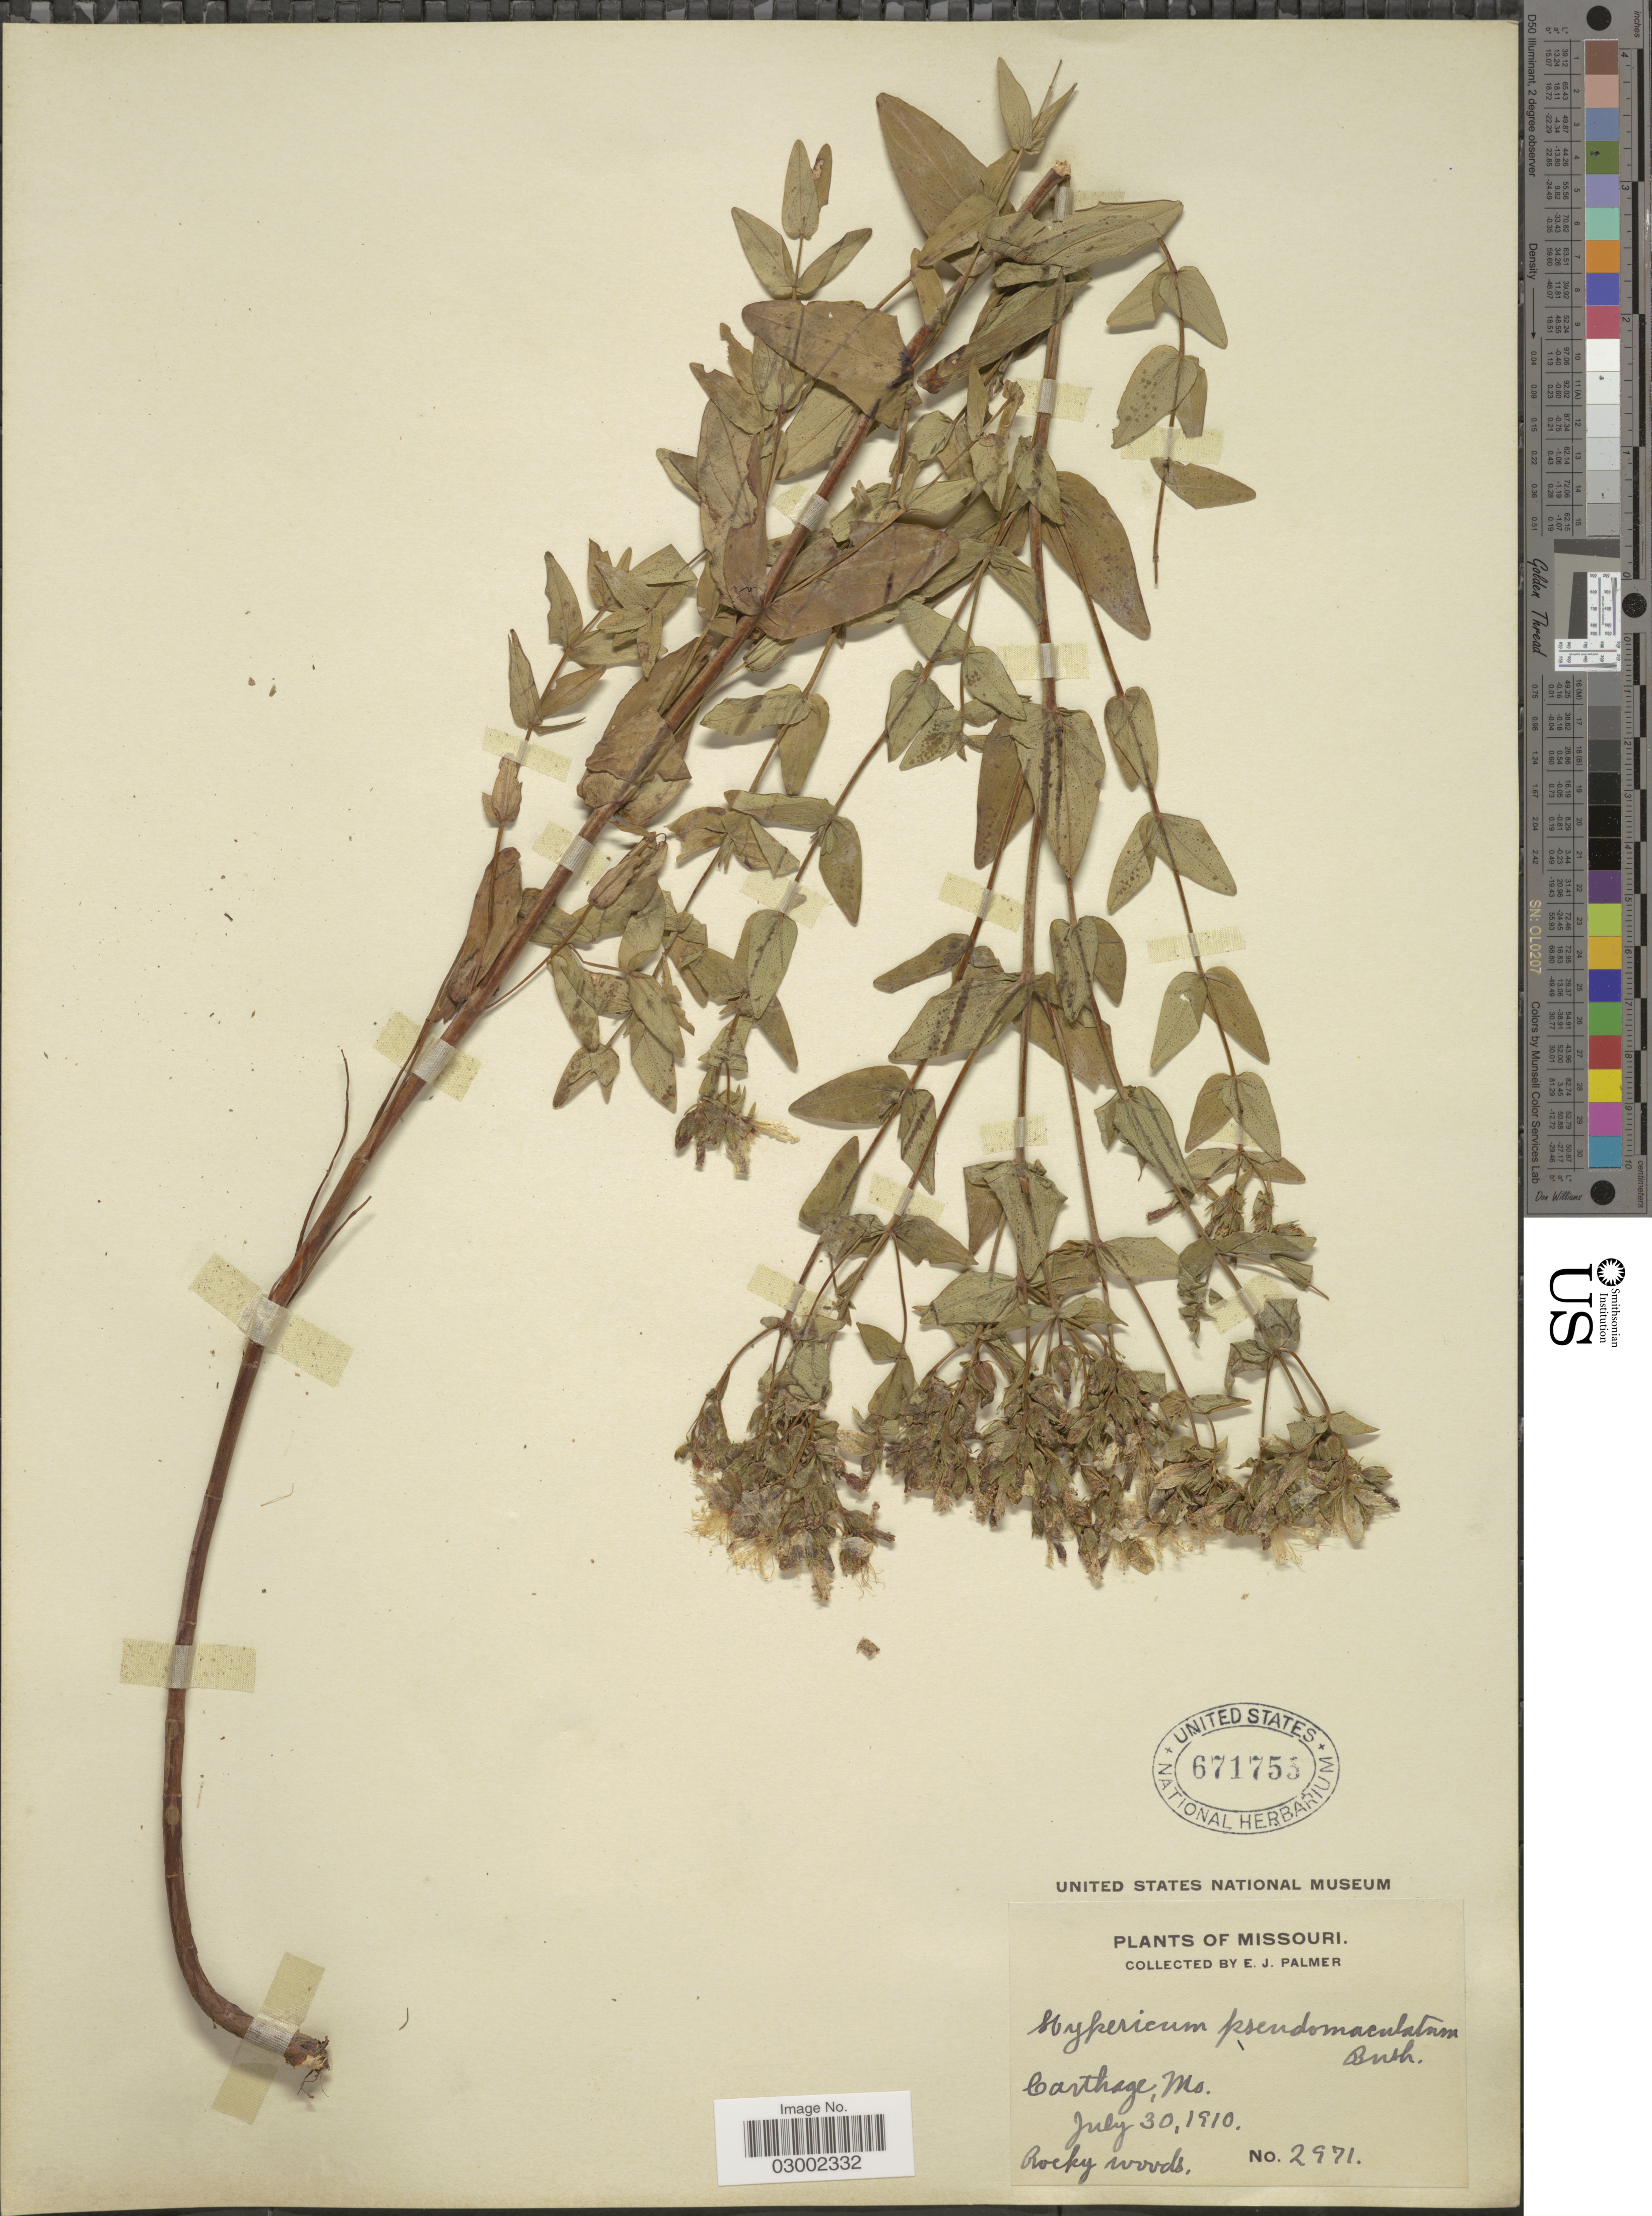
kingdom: Plantae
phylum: Tracheophyta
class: Magnoliopsida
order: Malpighiales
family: Hypericaceae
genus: Hypericum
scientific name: Hypericum pseudomaculatum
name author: Bush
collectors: E. J. Palmer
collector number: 2971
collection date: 1910-07-30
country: United States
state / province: Missouri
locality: Carthage.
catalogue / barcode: US 671755